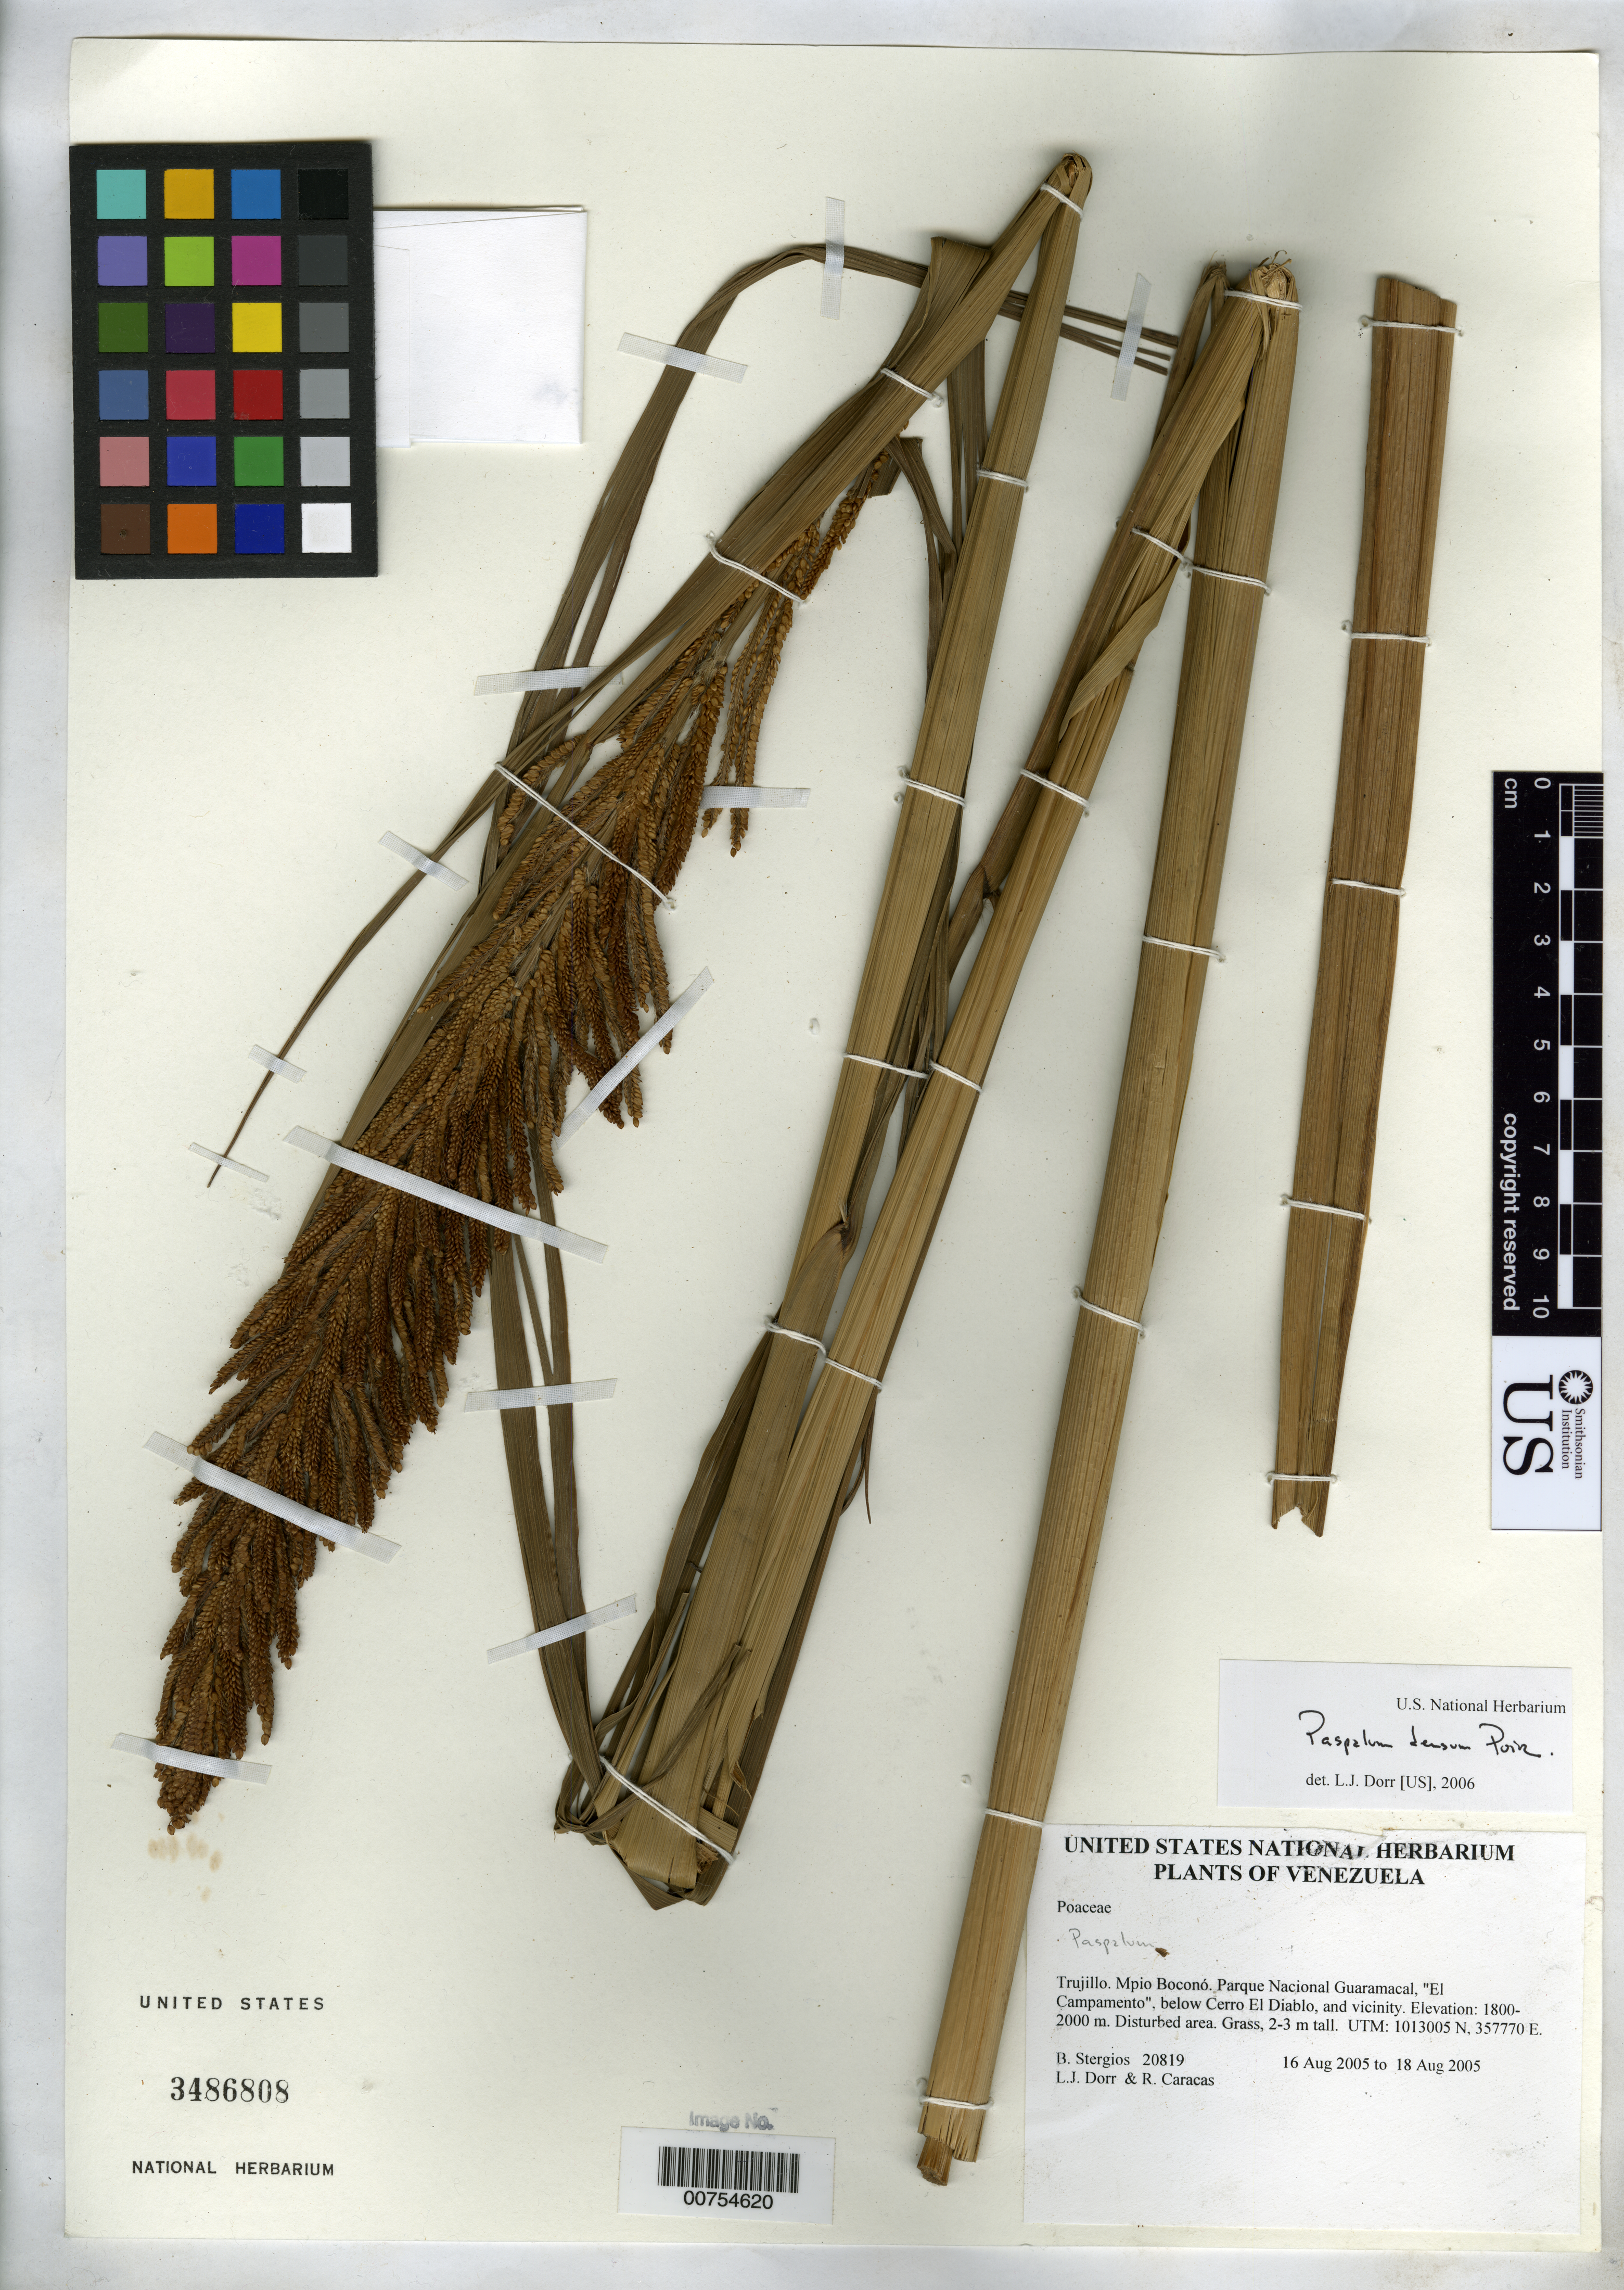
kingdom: Plantae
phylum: Tracheophyta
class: Liliopsida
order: Poales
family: Poaceae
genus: Paspalum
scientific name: Paspalum densum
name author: Poir. in Lam.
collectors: B. G. Stergios, L. J. Dorr & R. Caracas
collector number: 20819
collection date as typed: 16 Aug 2005 to 18 Aug 2005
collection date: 2005-08-16/2005-08-18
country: Venezuela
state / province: Trujillo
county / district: Boconó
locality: Parque Nacional Guaramacal, "El Campamento", below Cerro El Diablo, and vicinity.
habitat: Disturbed area.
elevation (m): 1800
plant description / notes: PORT, US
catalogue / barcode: US 3486808